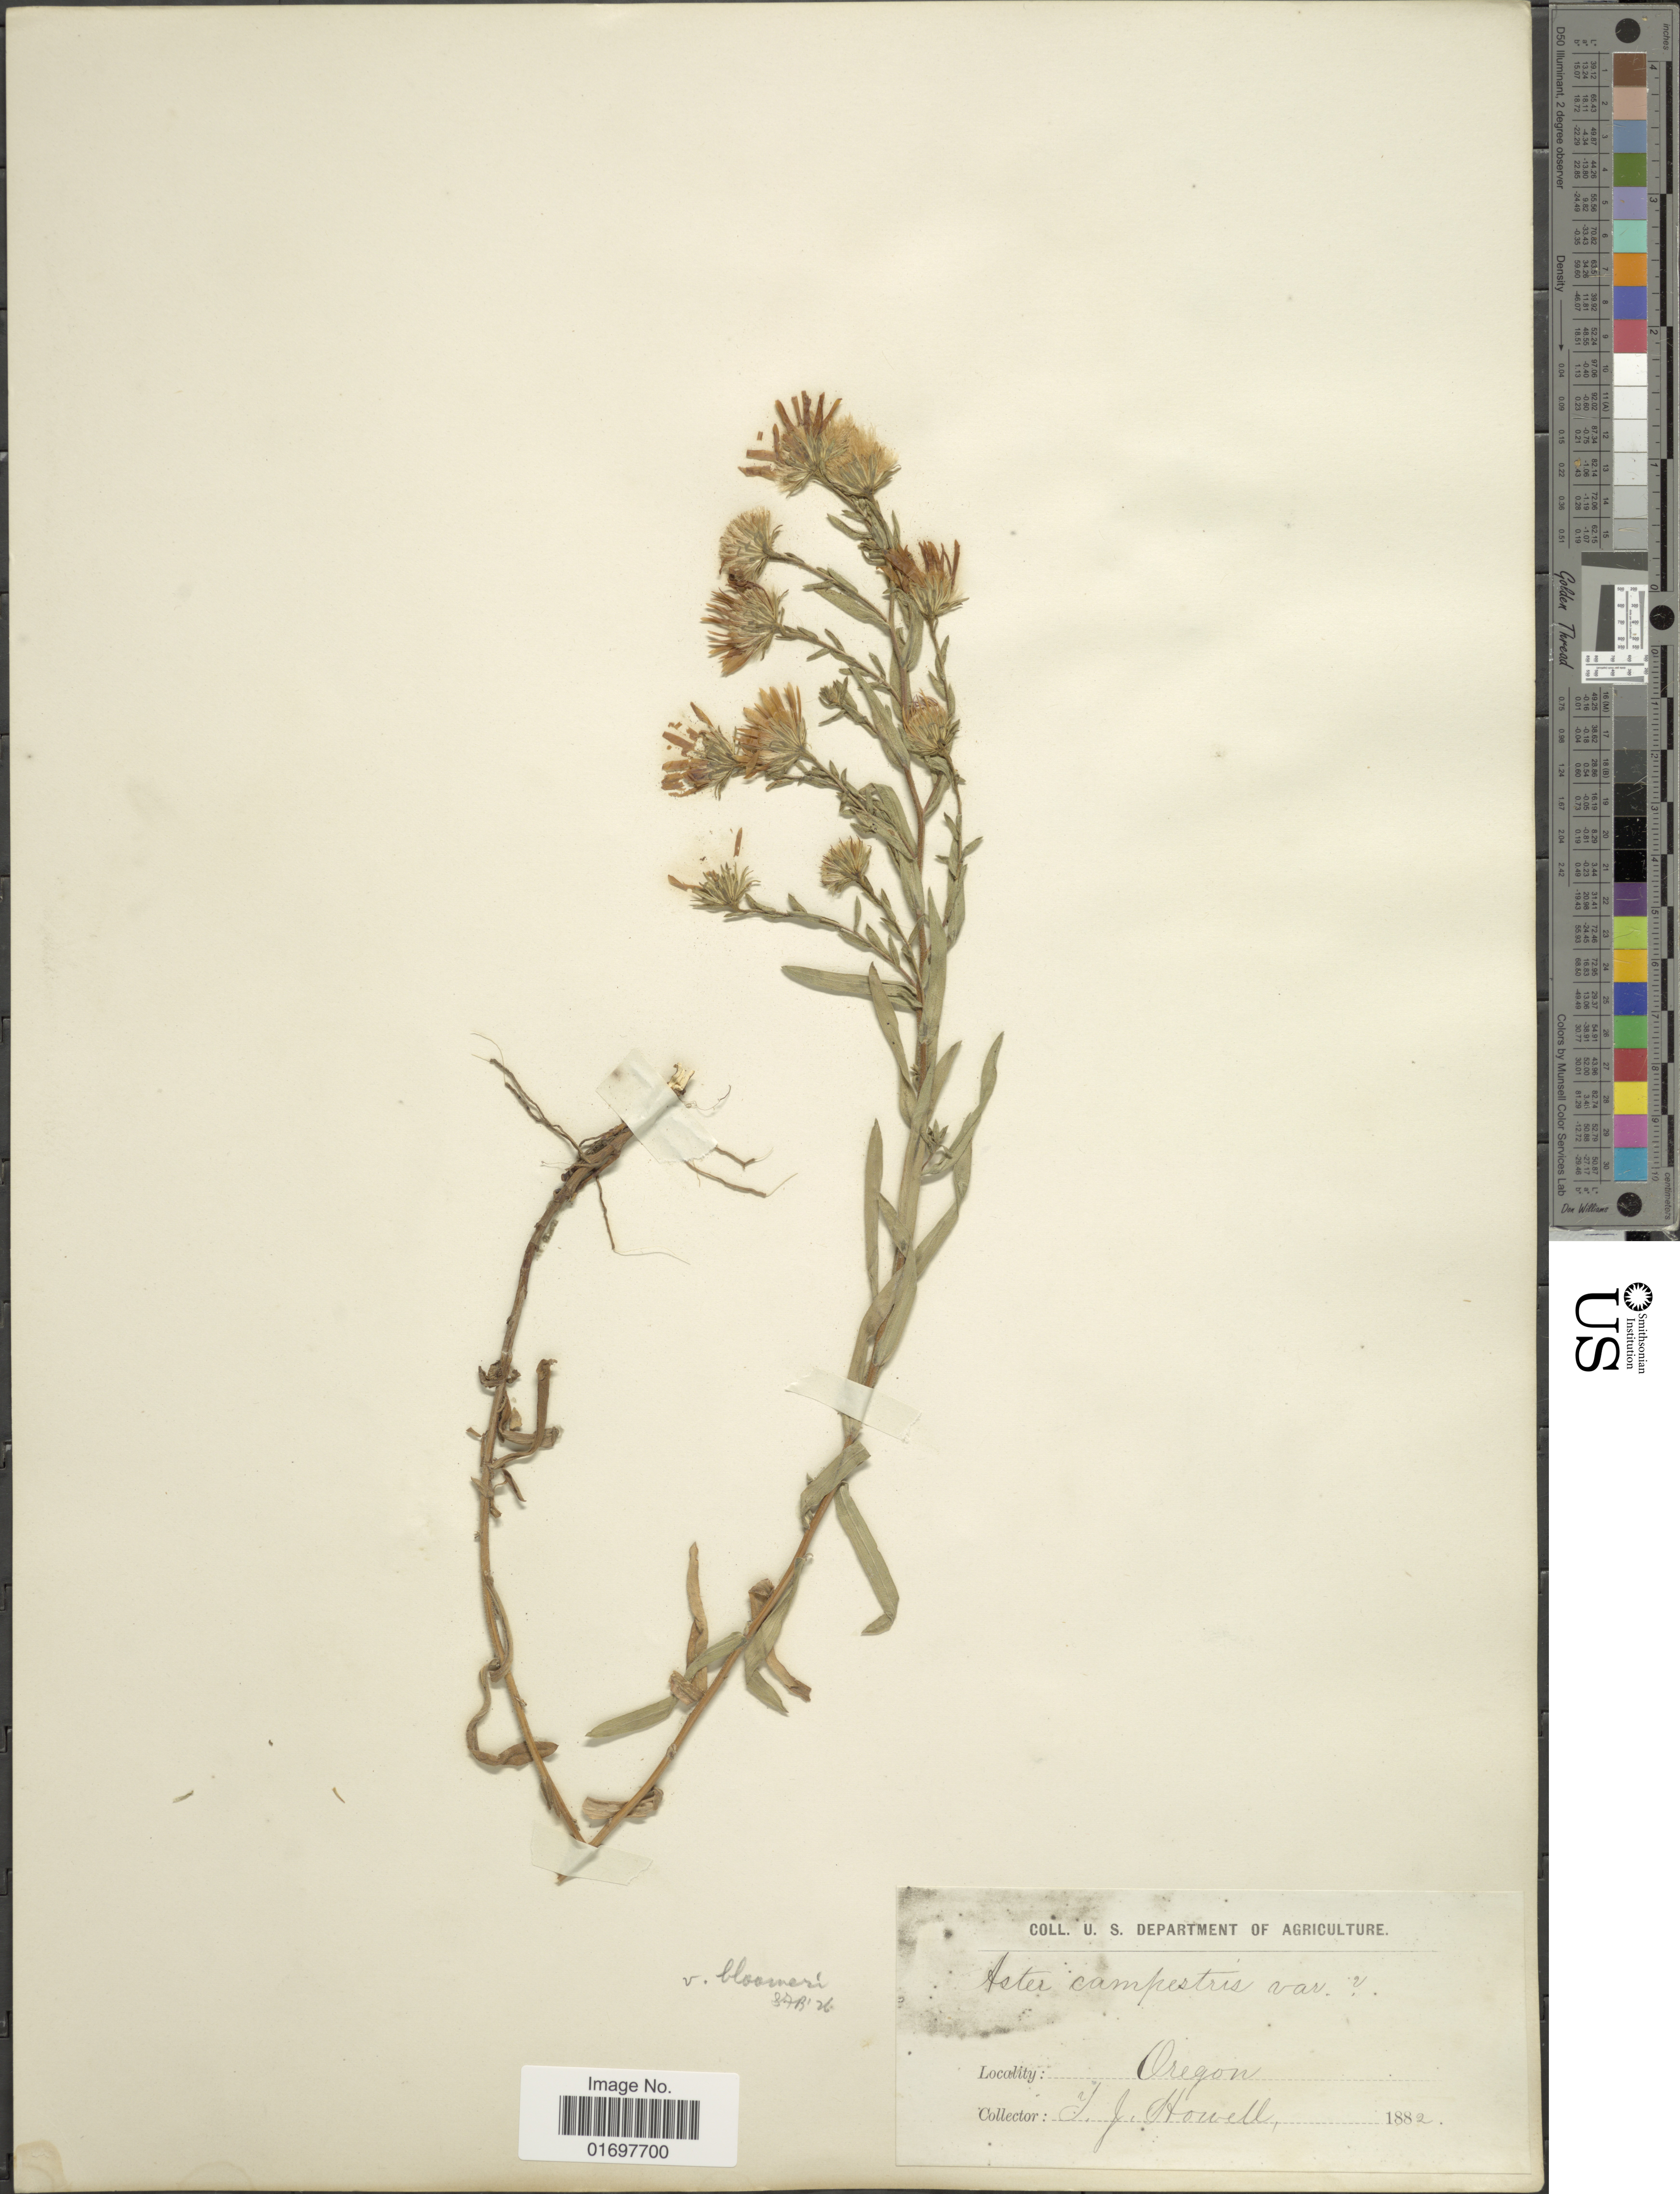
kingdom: Plantae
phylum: Tracheophyta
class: Magnoliopsida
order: Asterales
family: Asteraceae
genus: Symphyotrichum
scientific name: Symphyotrichum campestre var. bloomeri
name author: (A. Gray) G.L. Nesom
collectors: T. J. Howell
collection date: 1882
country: United States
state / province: Oregon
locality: Oregon.